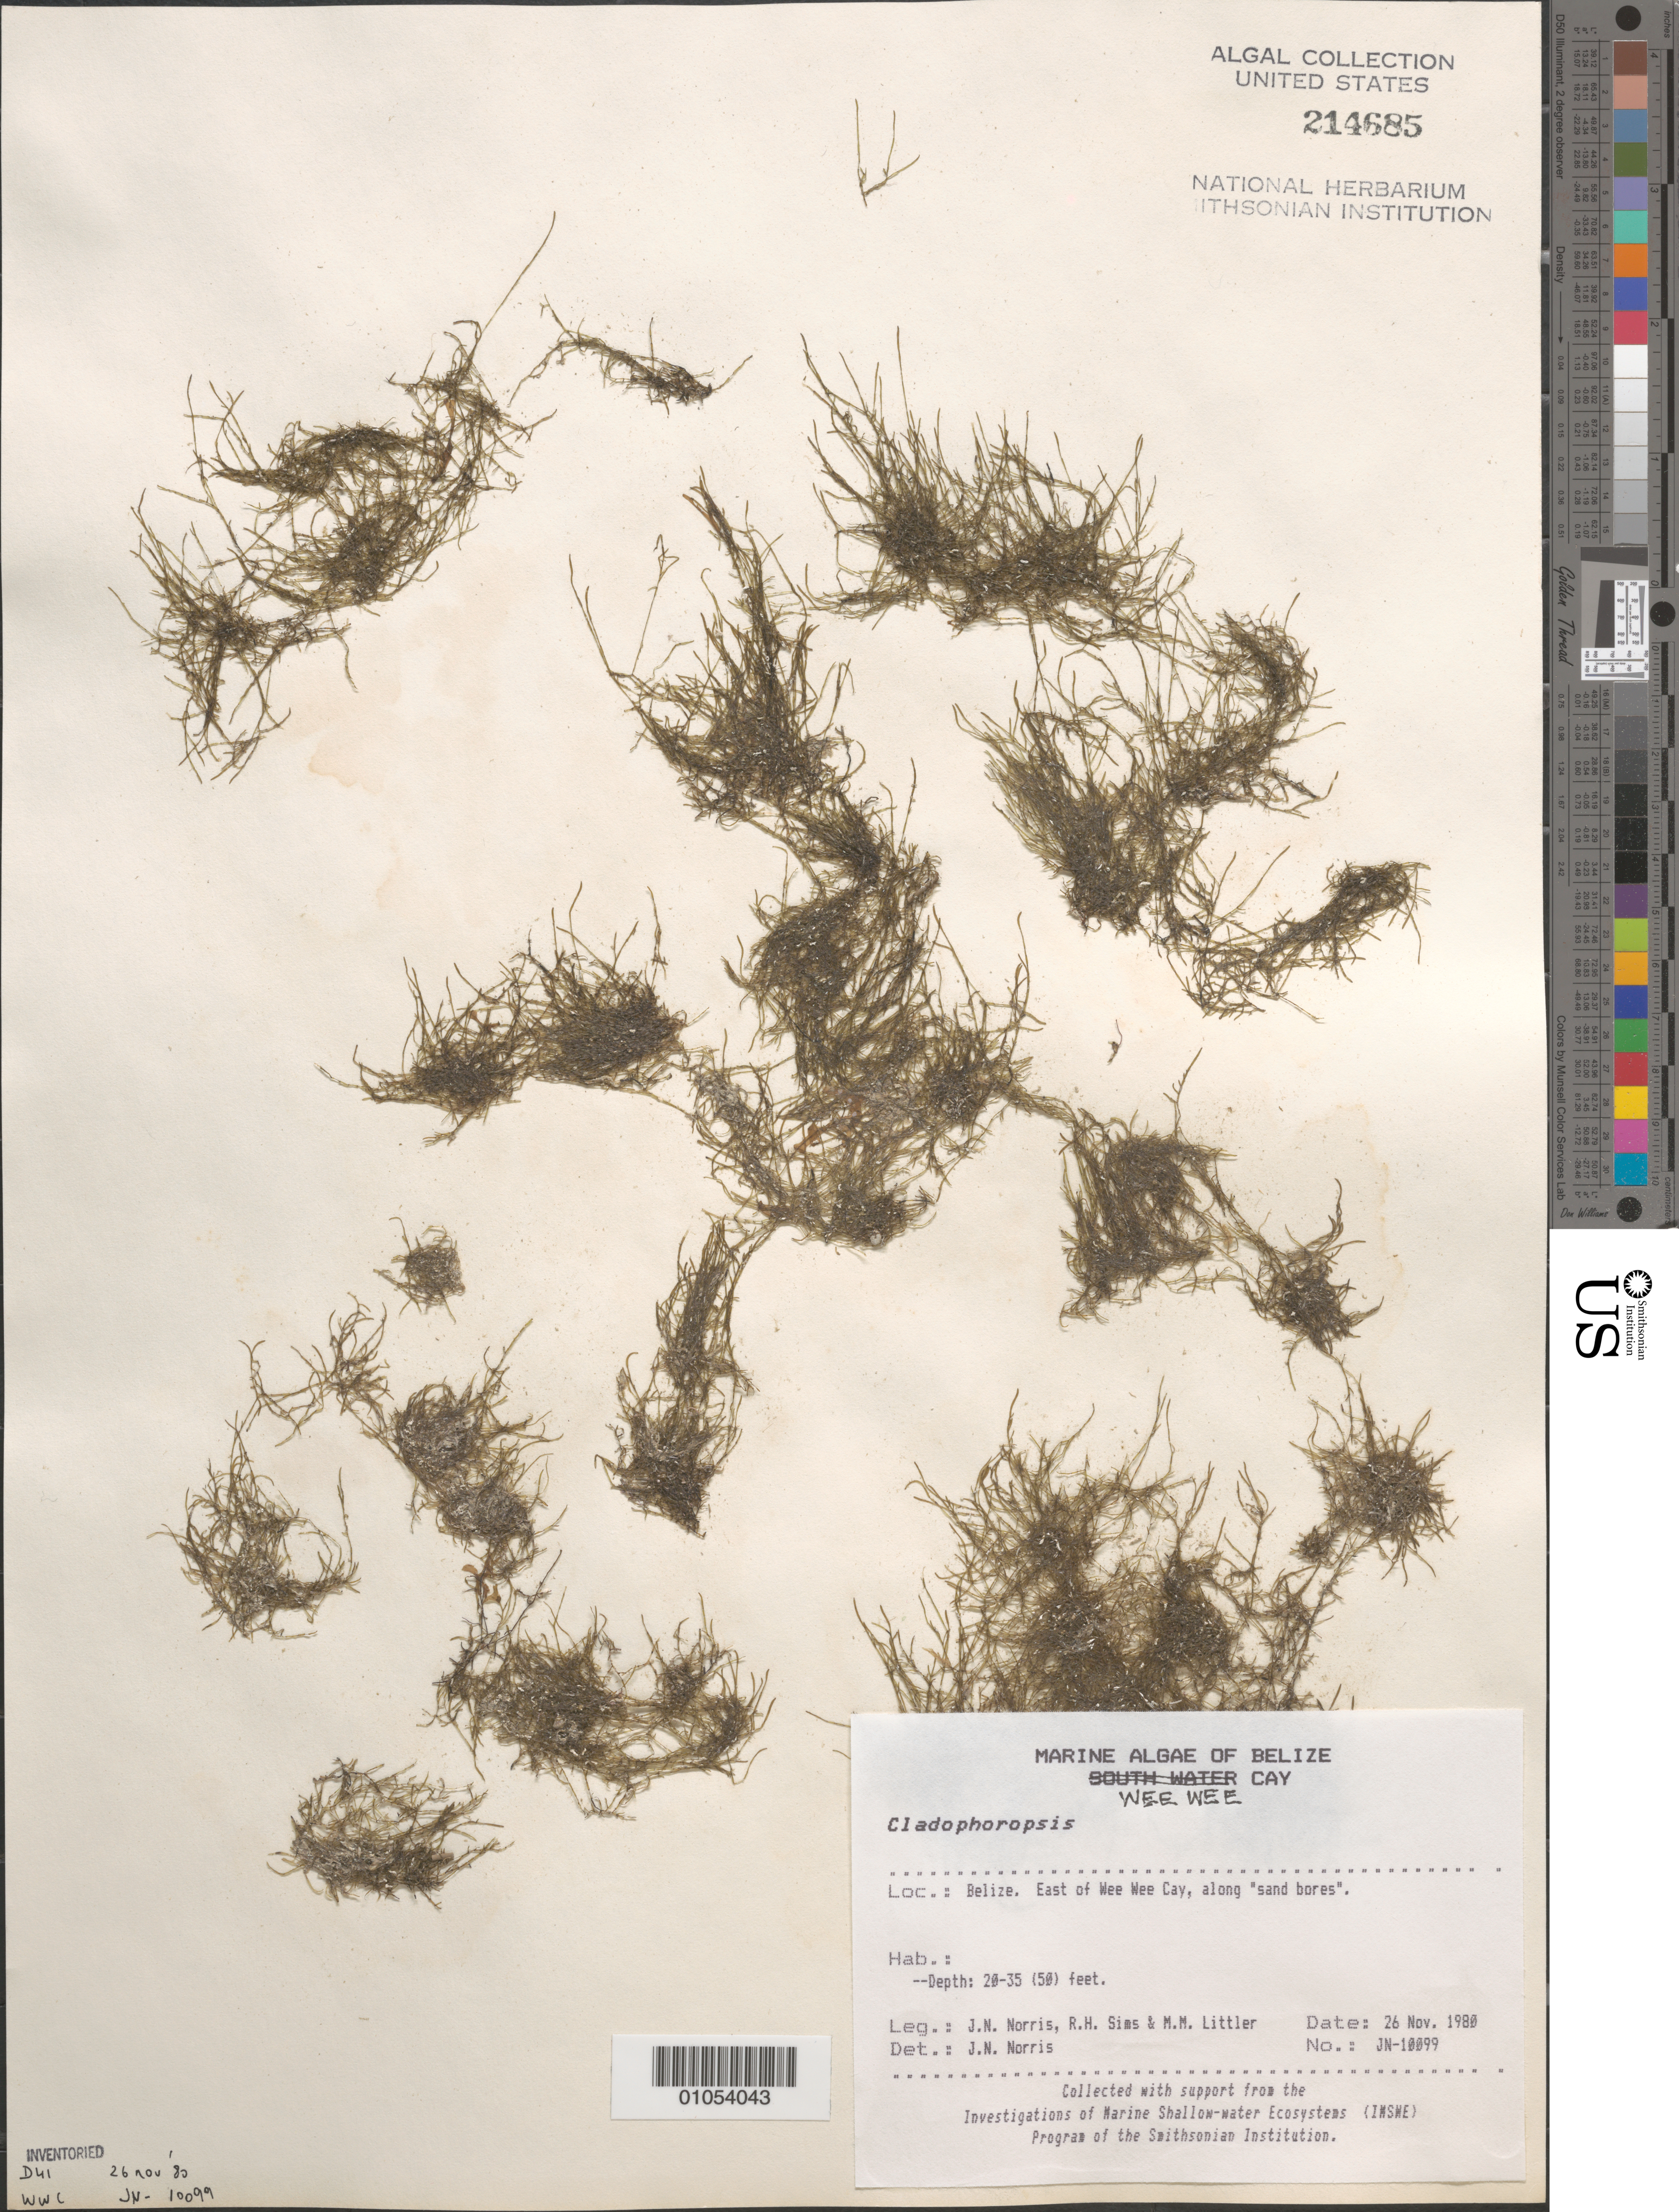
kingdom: Plantae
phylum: Chlorophyta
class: Ulvophyceae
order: Siphonocladales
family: Boodleaceae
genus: Cladophoropsis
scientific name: Cladophoropsis sp.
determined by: Norris, James N.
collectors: J. N. Norris, R. H. Sims & M. M. Littler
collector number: JN-10099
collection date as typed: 26 Nov 1980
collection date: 1980-11-26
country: Belize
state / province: Stann Creek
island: Wee Wee Cay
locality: East of Wee Wee Cay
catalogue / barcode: US 214685